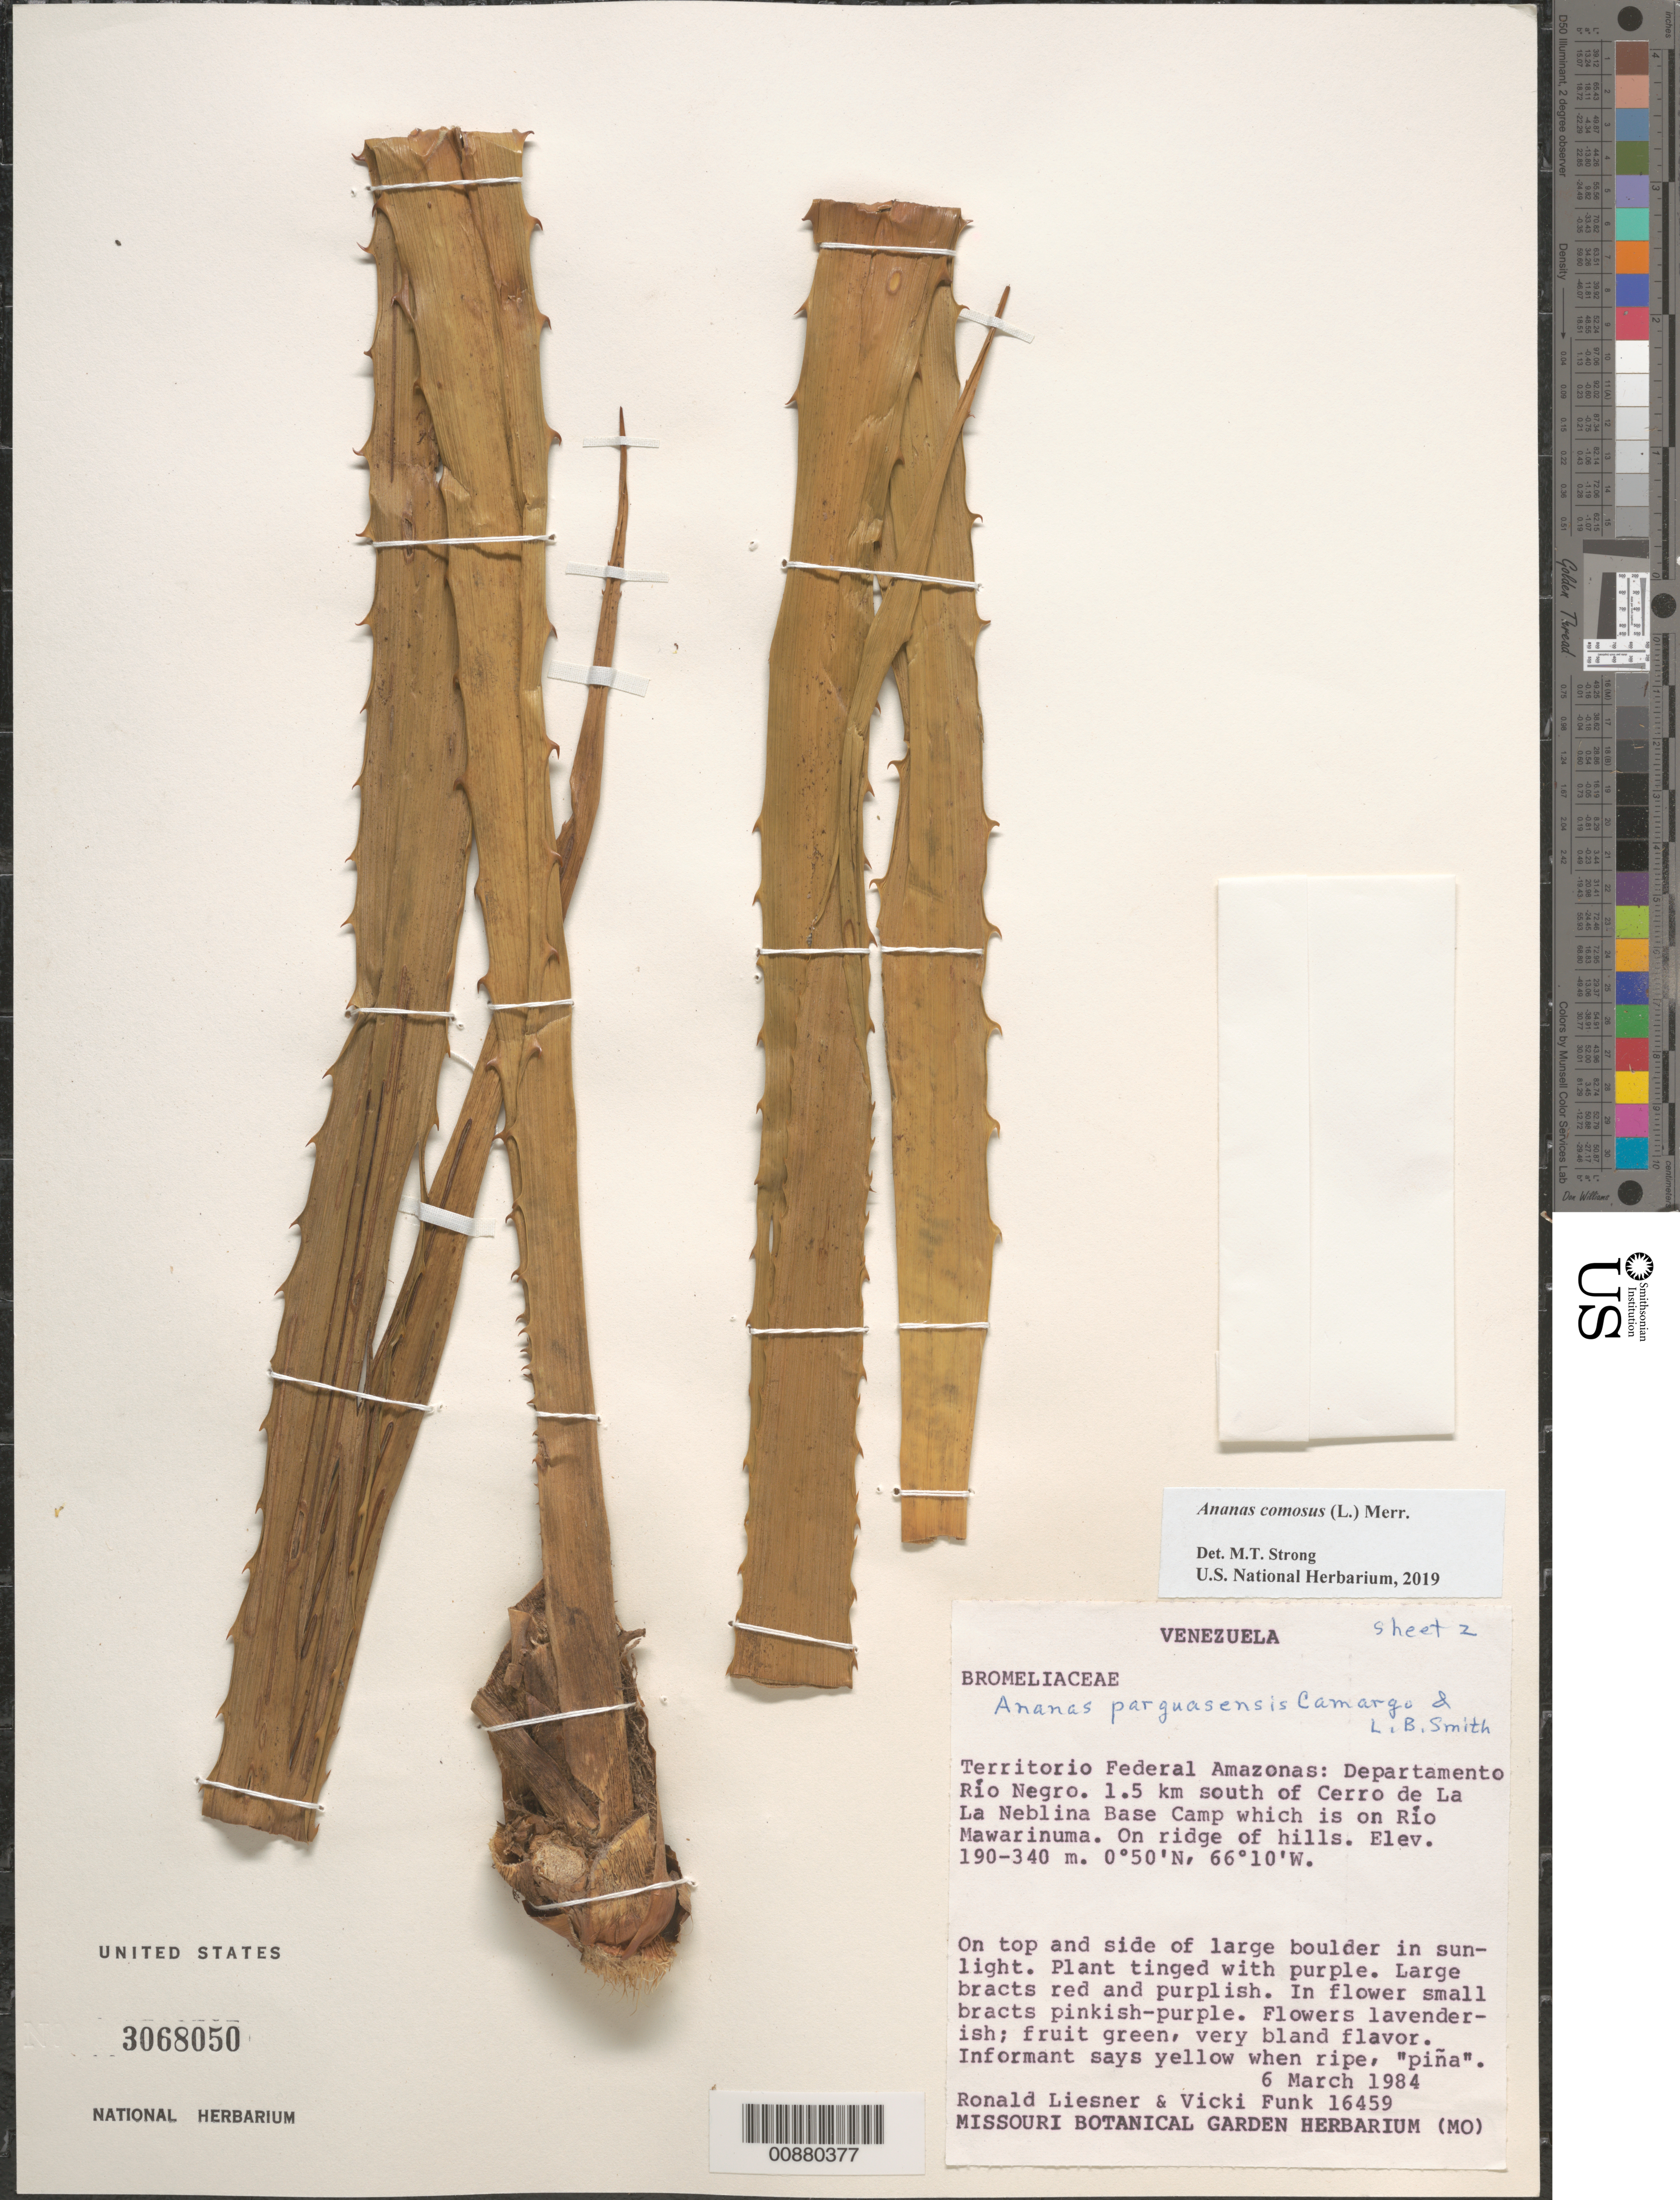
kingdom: Plantae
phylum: Tracheophyta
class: Liliopsida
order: Poales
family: Bromeliaceae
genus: Ananas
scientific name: Ananas comosus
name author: (L.) Merr.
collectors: R. L. Liesner & V. Funk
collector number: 16459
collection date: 1984-03-06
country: Venezuela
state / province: Amazonas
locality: Territorio Federal Amazonas: Departamento Río Negro. 1.5 km south of Cerro de La La Neblina Base Camp which is on Río Mawarinuma. On ridge of hills. On top and side of large boulder in sunlight. [unsure placement]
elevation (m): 190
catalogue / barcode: US 3068050